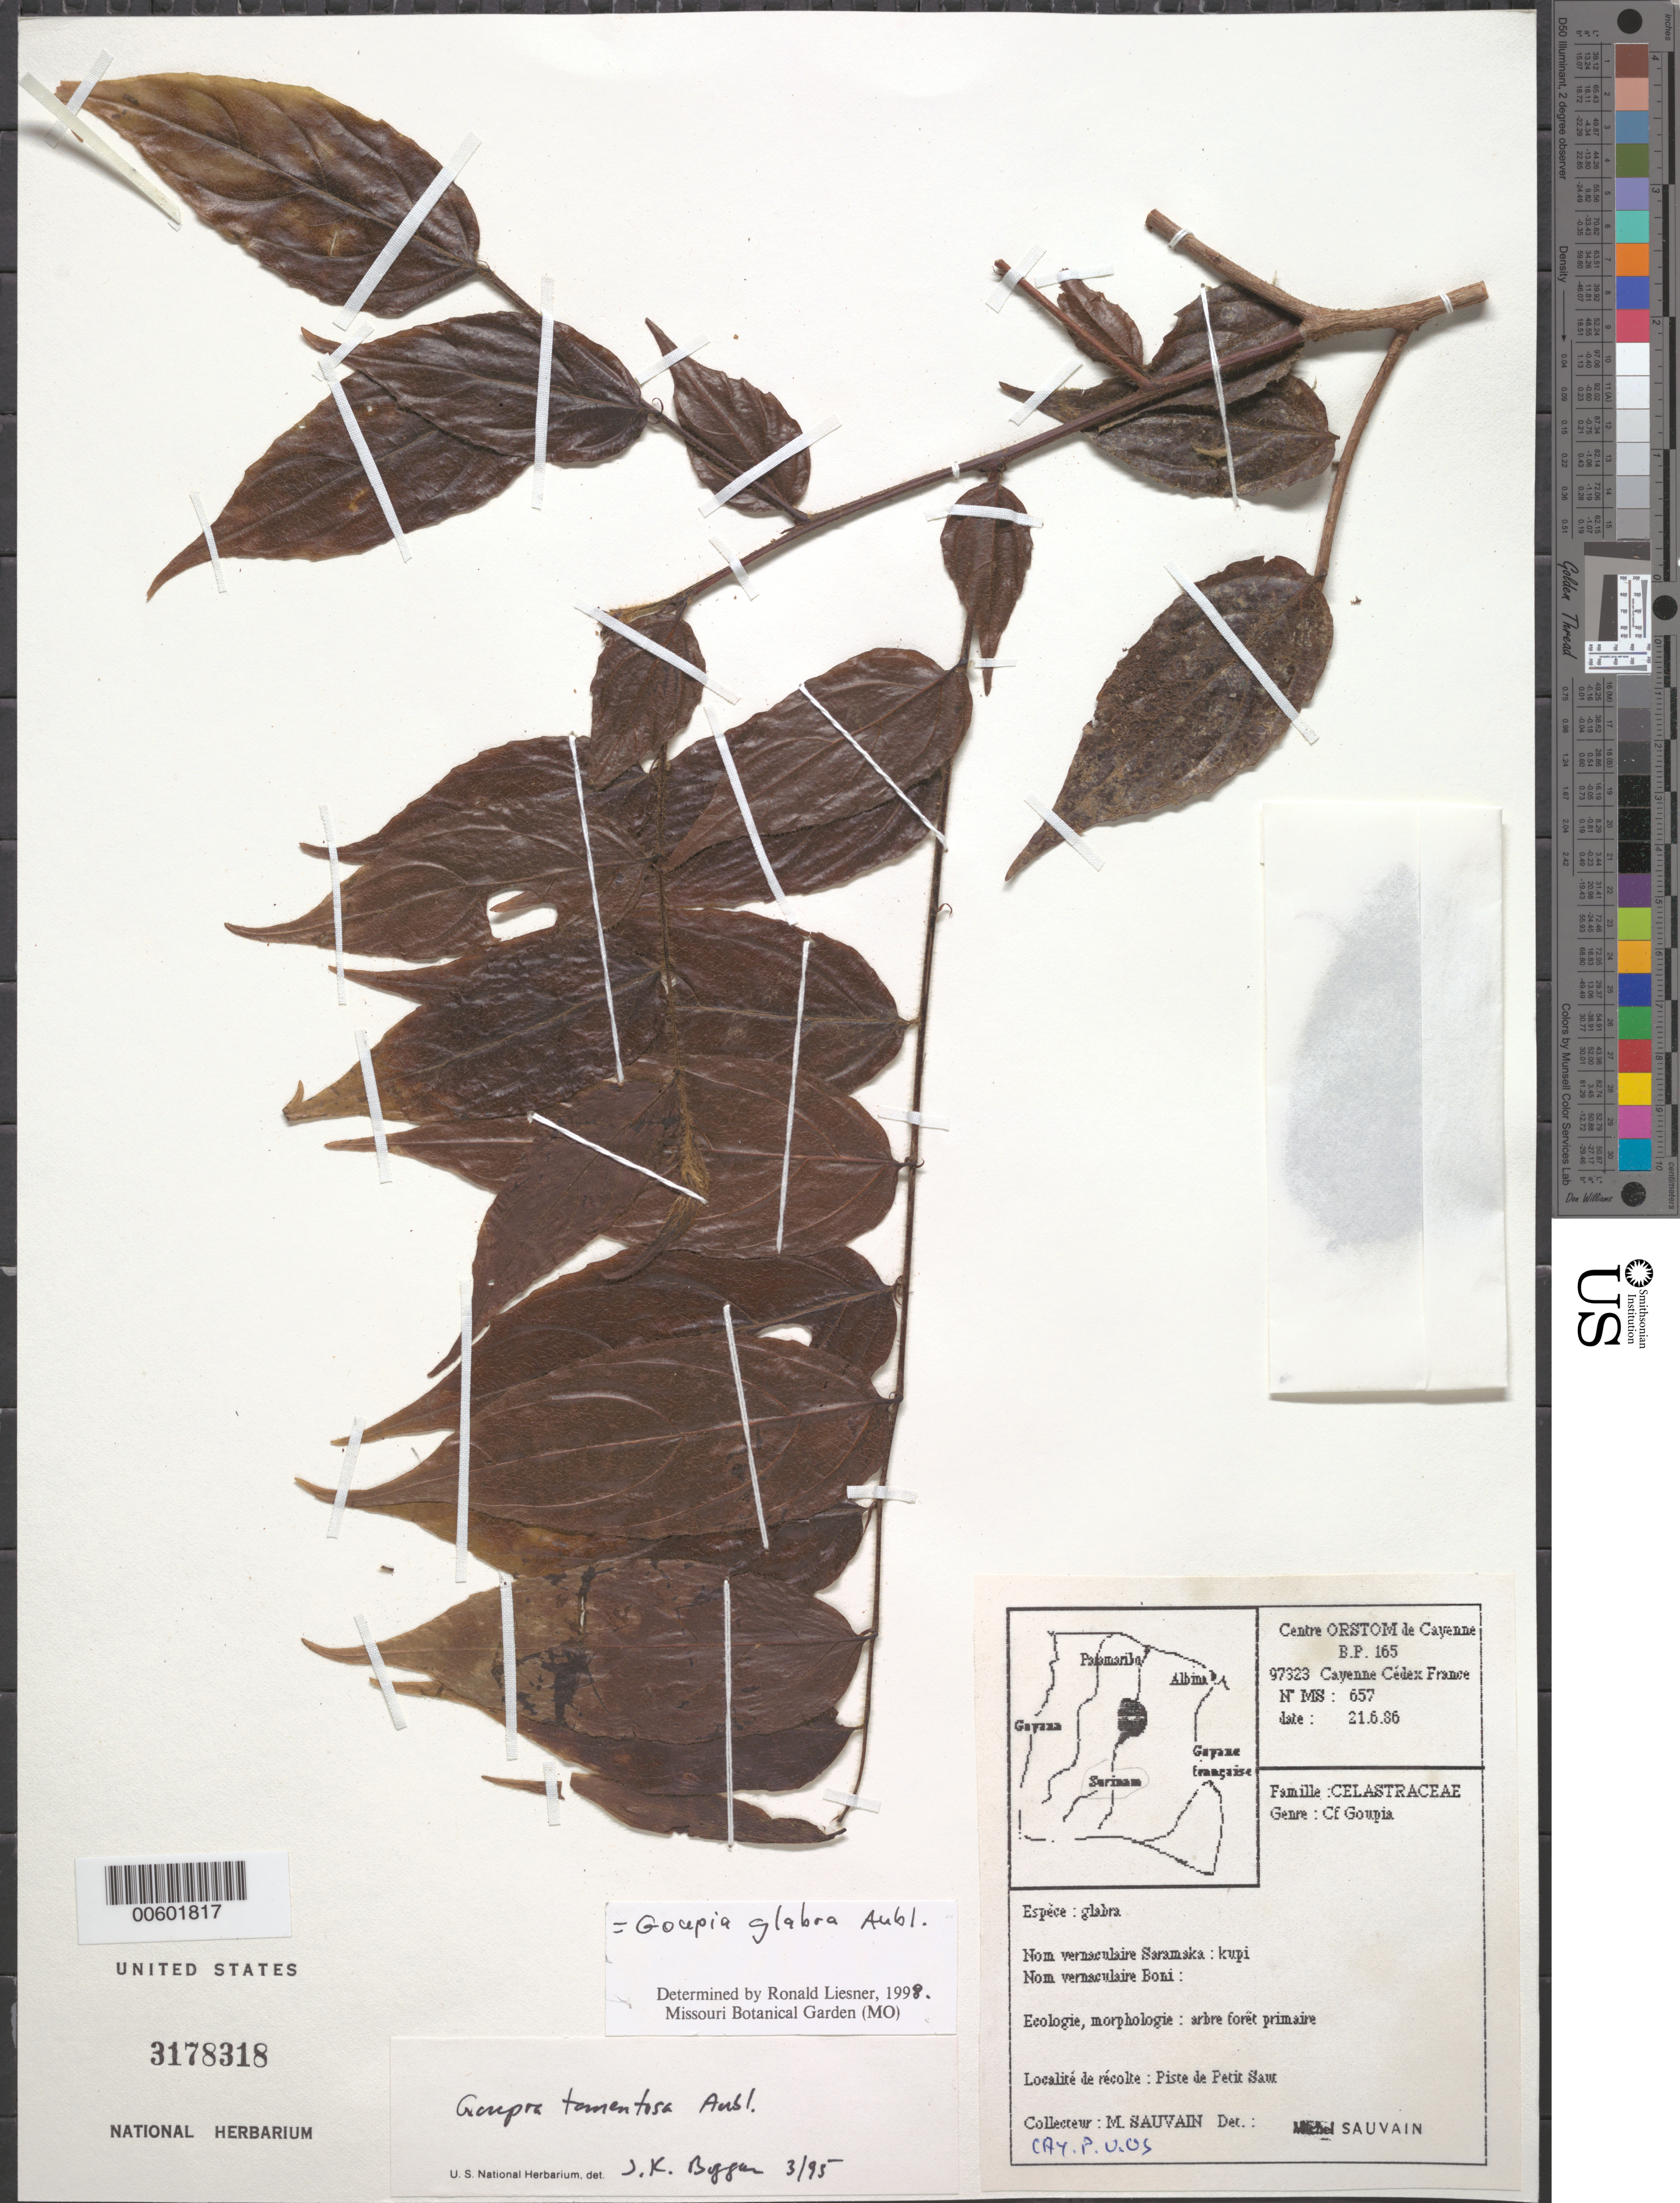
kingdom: Plantae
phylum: Tracheophyta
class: Magnoliopsida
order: Malpighiales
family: Goupiaceae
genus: Goupia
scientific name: Goupia glabra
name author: Aubl.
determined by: Liesner, R. L.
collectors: M. Sauvain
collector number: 657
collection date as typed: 21-Jun-86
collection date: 1986-06-21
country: French Guiana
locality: Piste de Petit Saut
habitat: Primary forest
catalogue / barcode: US 3178318